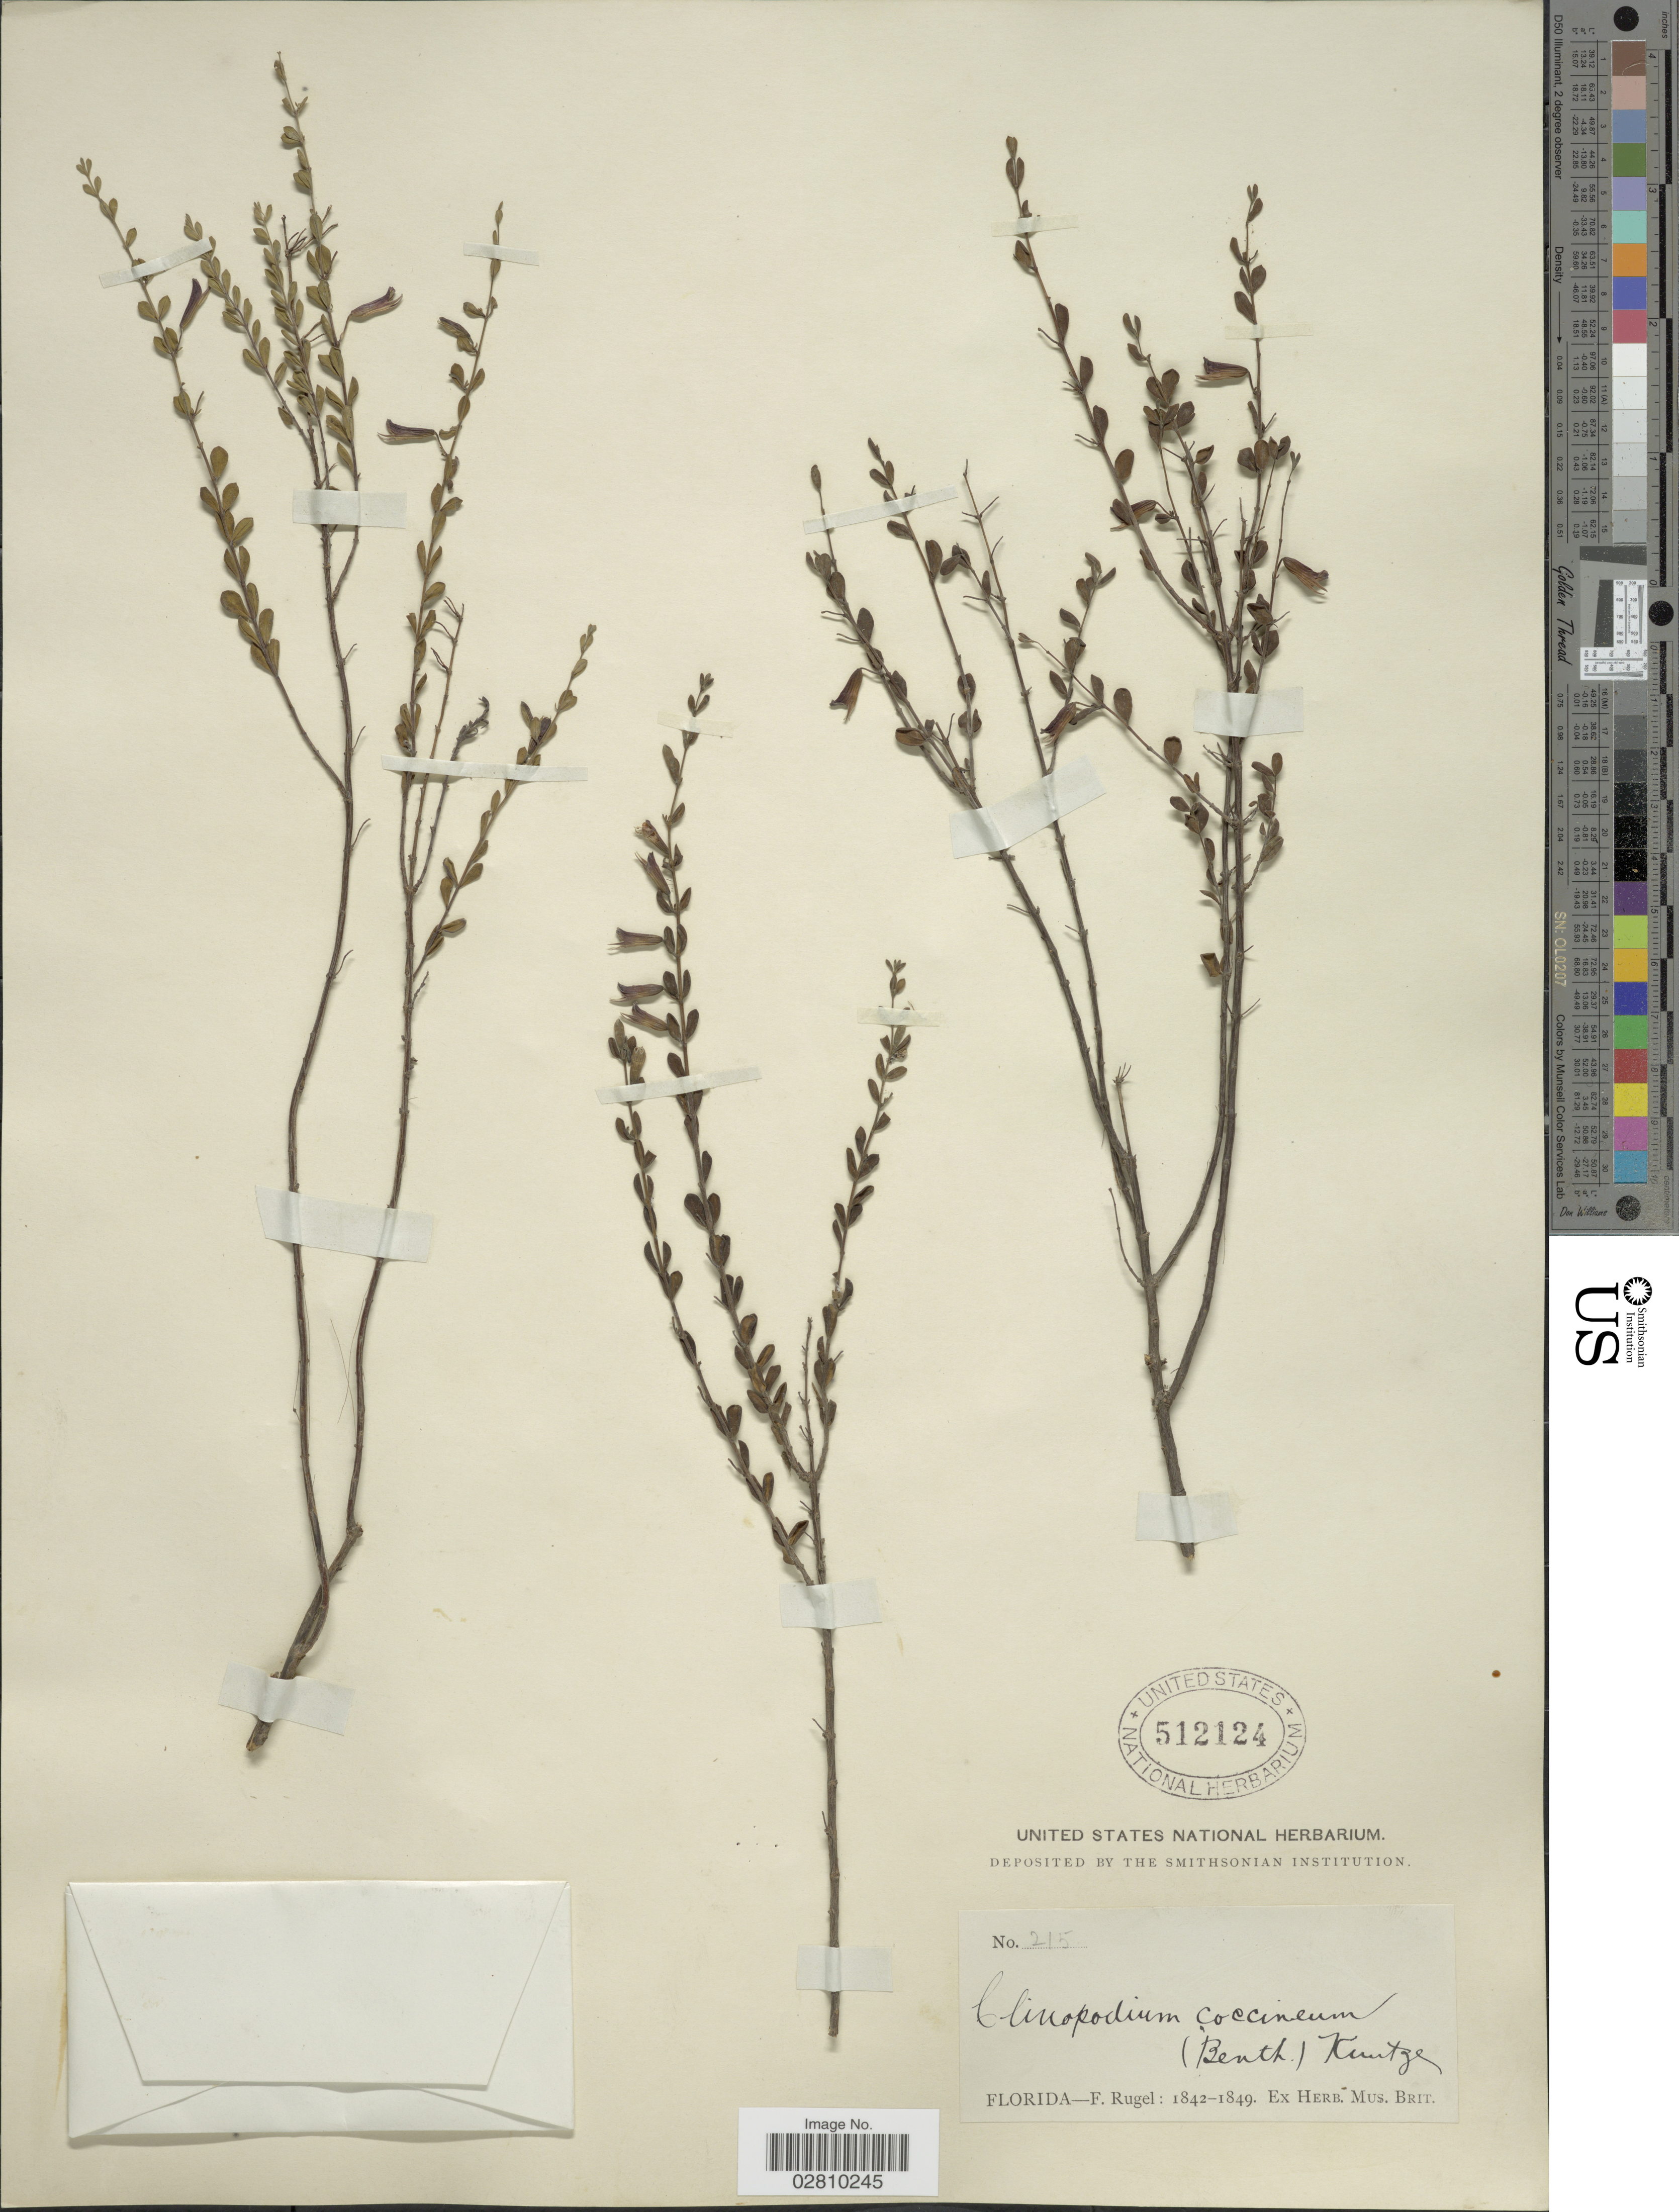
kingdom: Plantae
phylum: Tracheophyta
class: Magnoliopsida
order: Lamiales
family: Lamiaceae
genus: Clinopodium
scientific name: Clinopodium coccineum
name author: (Nutt. ex Hook.) Kuntze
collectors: F. Rugel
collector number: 215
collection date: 1842/1849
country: United States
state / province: Florida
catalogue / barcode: US 512124